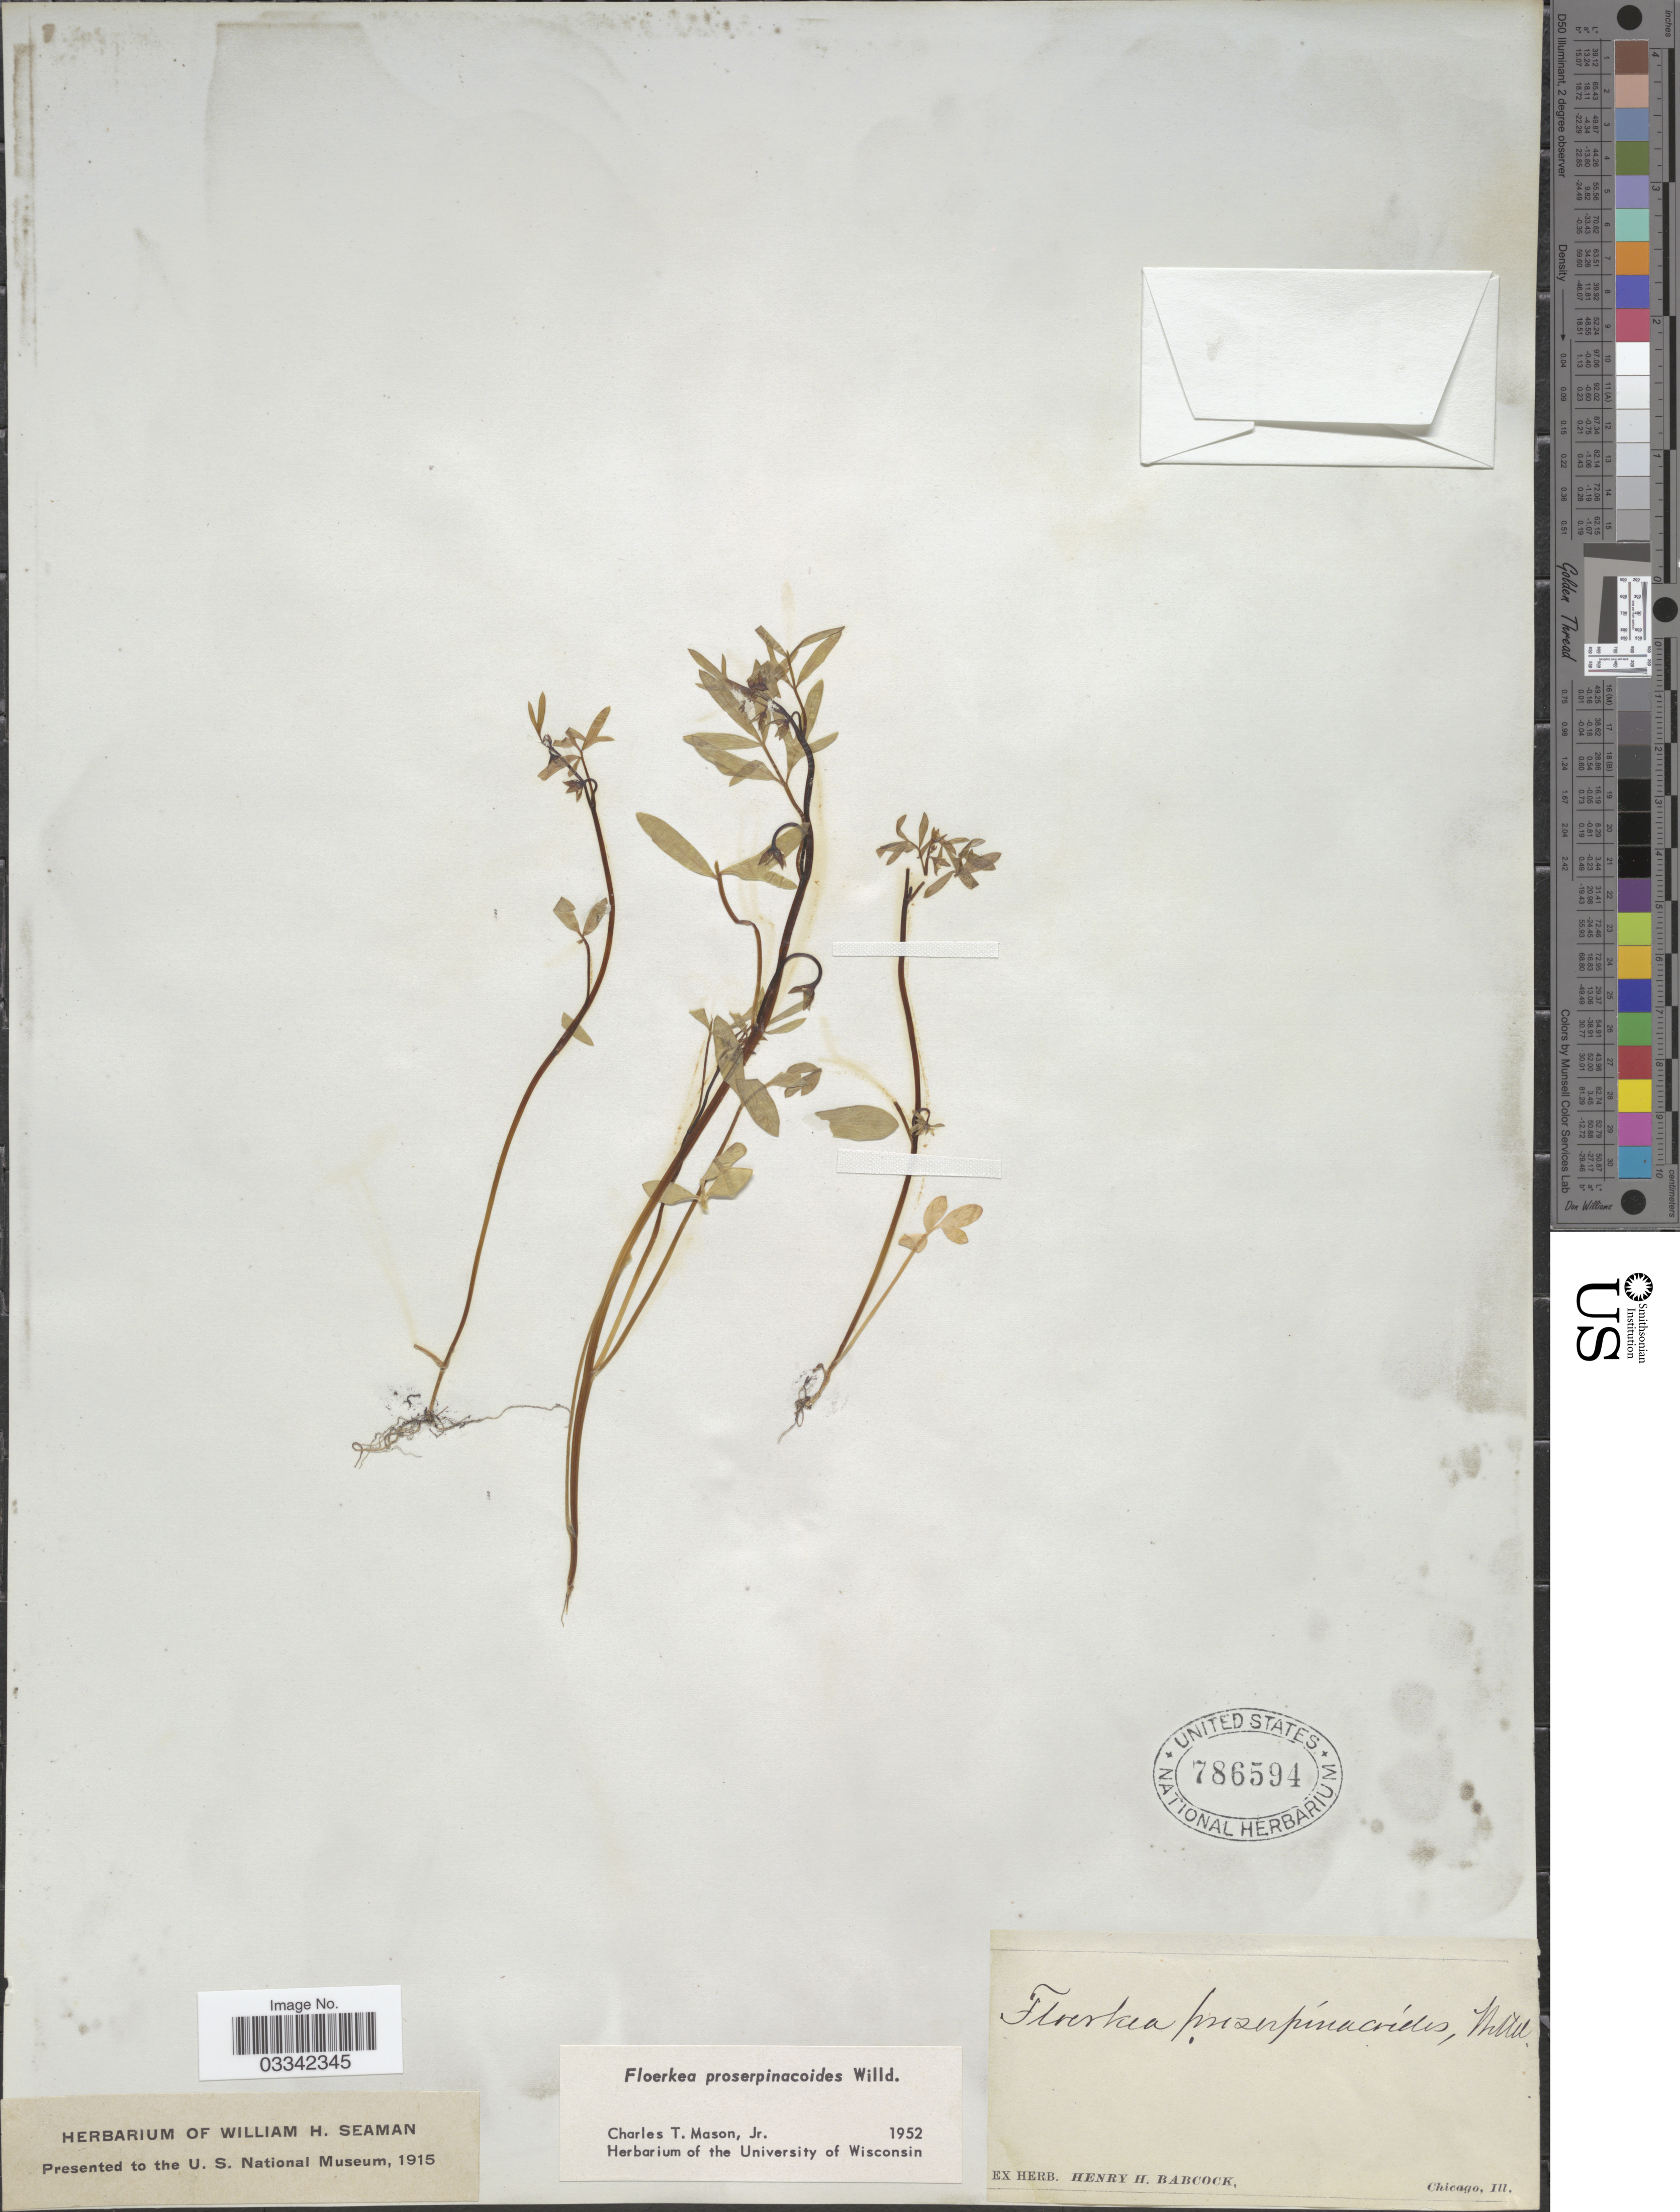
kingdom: Plantae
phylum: Tracheophyta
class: Magnoliopsida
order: Brassicales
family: Limnanthaceae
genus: Floerkea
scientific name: Floerkea proserpinacoides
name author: Willd.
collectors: ex herb. H. H. Babcock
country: United States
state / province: Illinois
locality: Chicago.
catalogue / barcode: US 786594